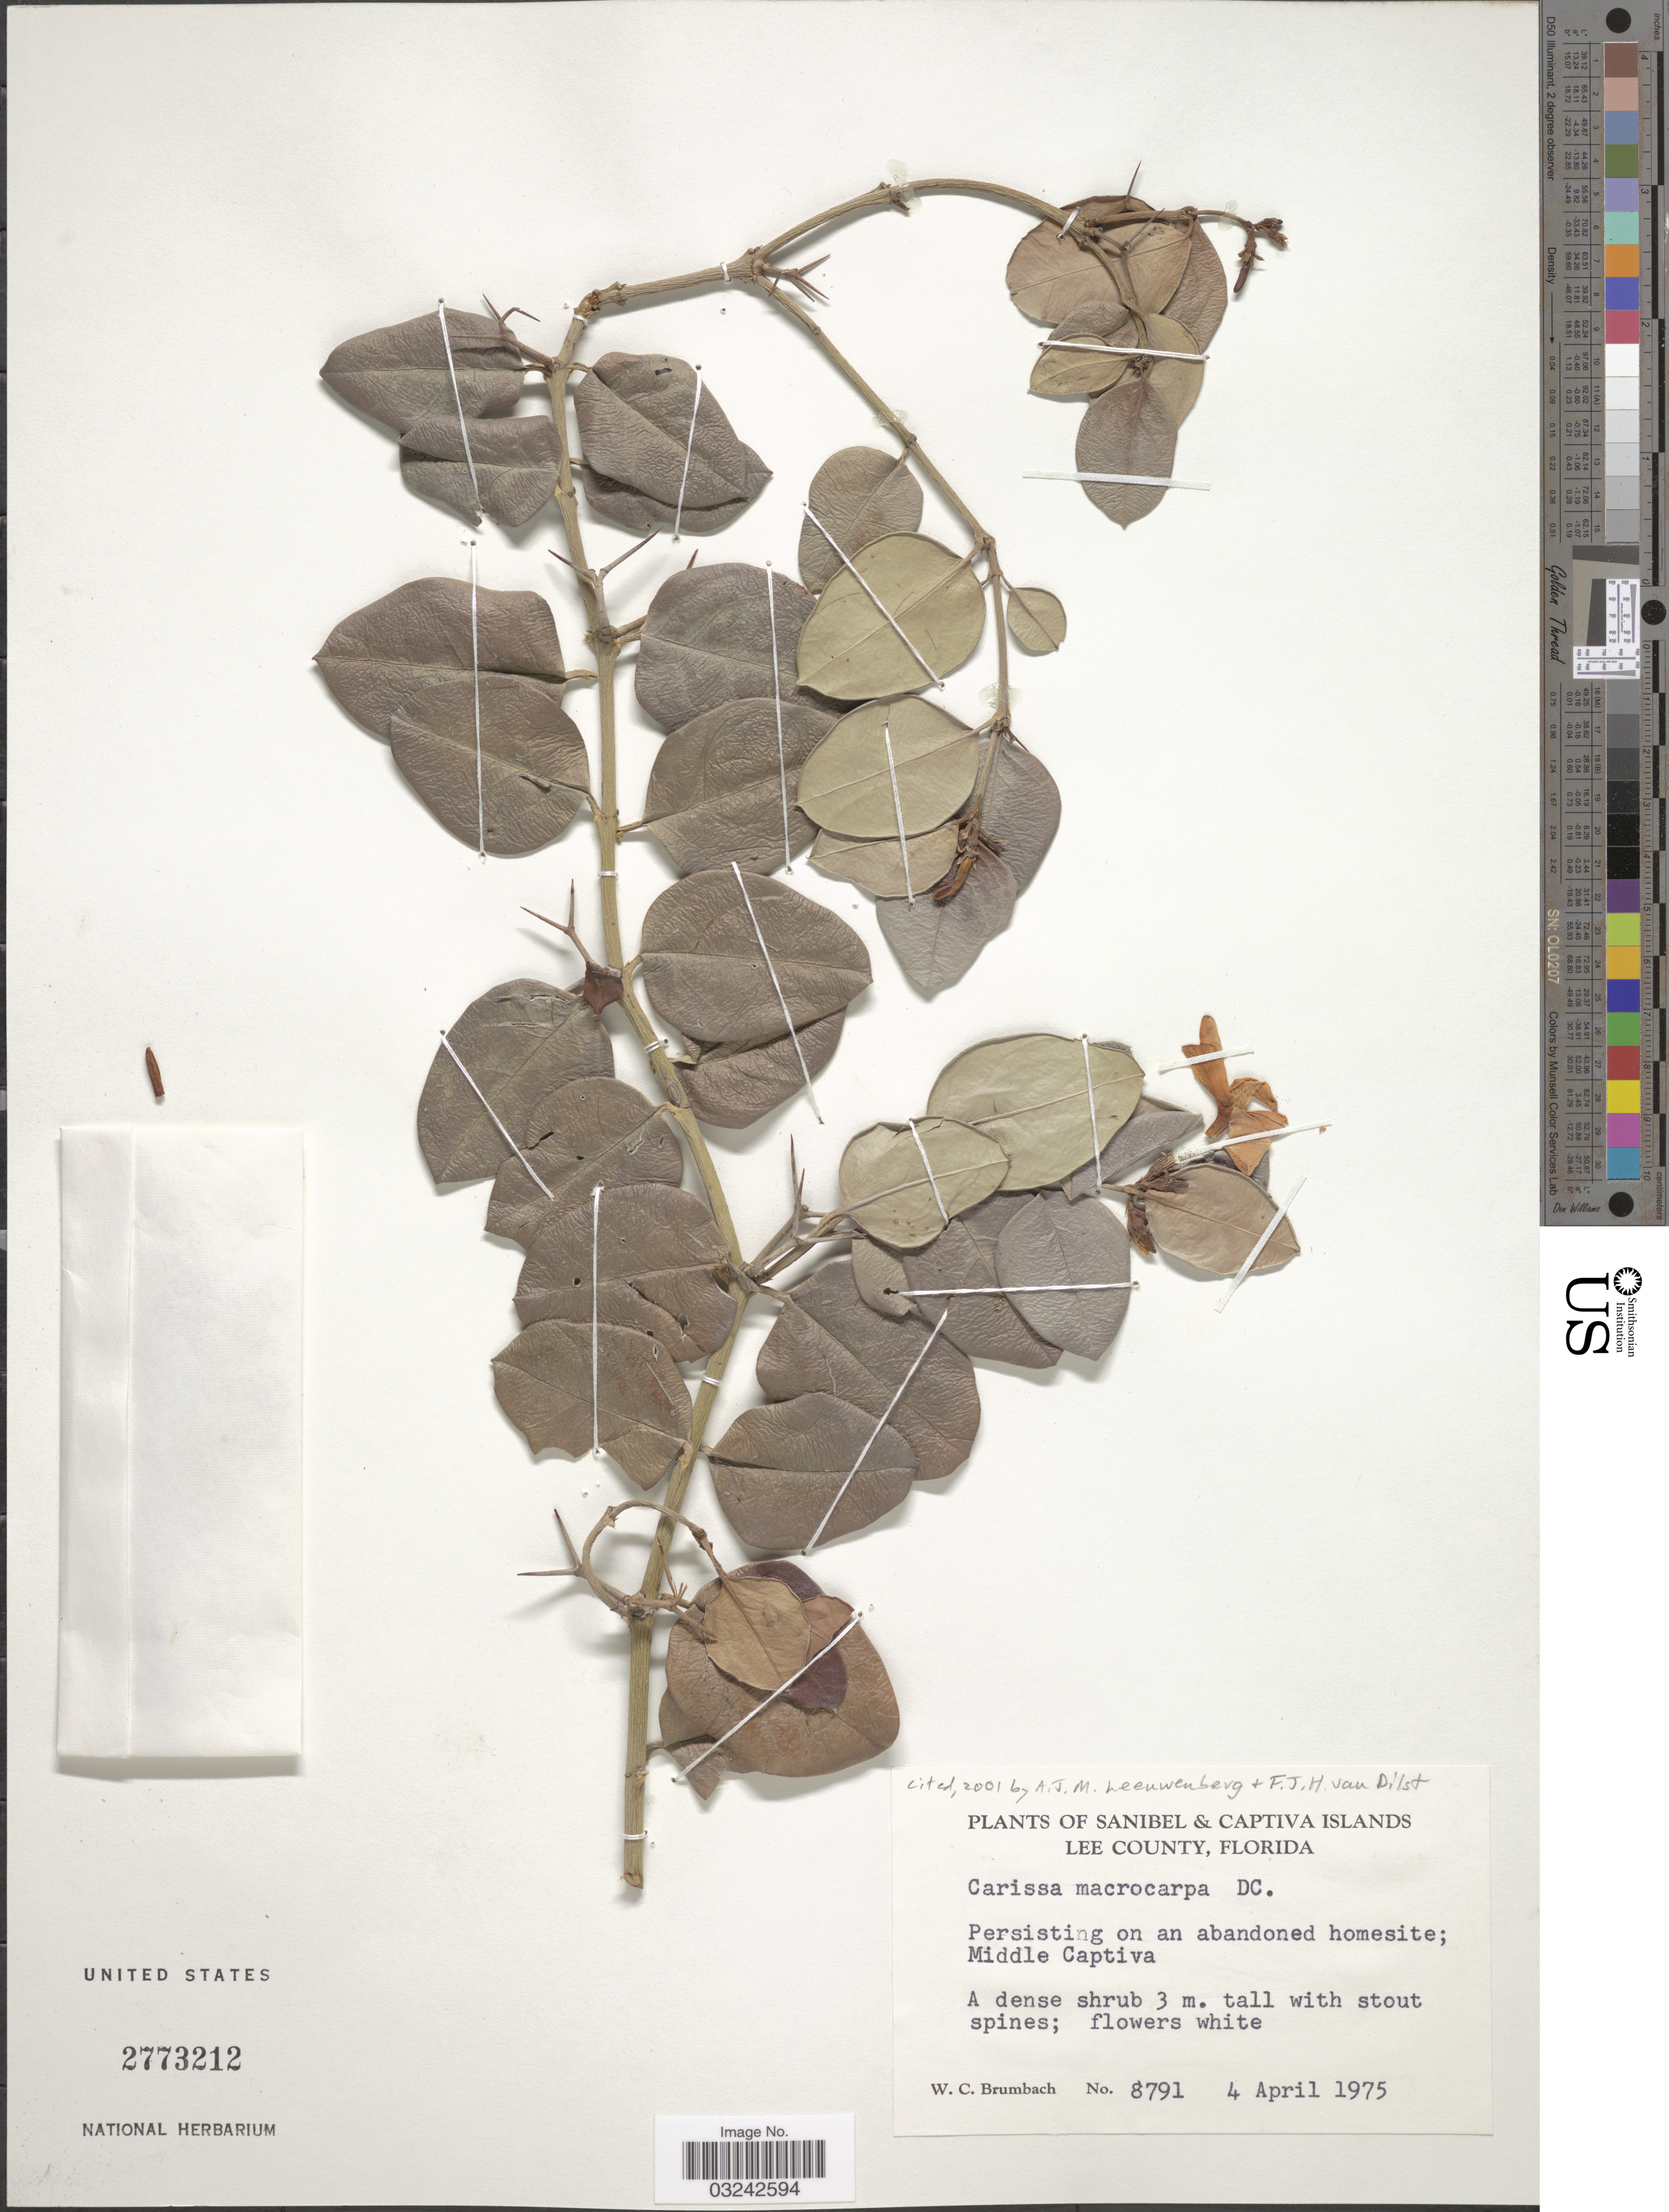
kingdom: Plantae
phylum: Tracheophyta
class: Magnoliopsida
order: Gentianales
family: Apocynaceae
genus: Carissa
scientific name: Carissa macrocarpa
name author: (Eckl.) A. DC.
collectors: W. C. Brumbach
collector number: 8791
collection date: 1975-04-04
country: United States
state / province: Florida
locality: Captiva Islands, Lee County. Middle Captiva.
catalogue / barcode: US 2773212